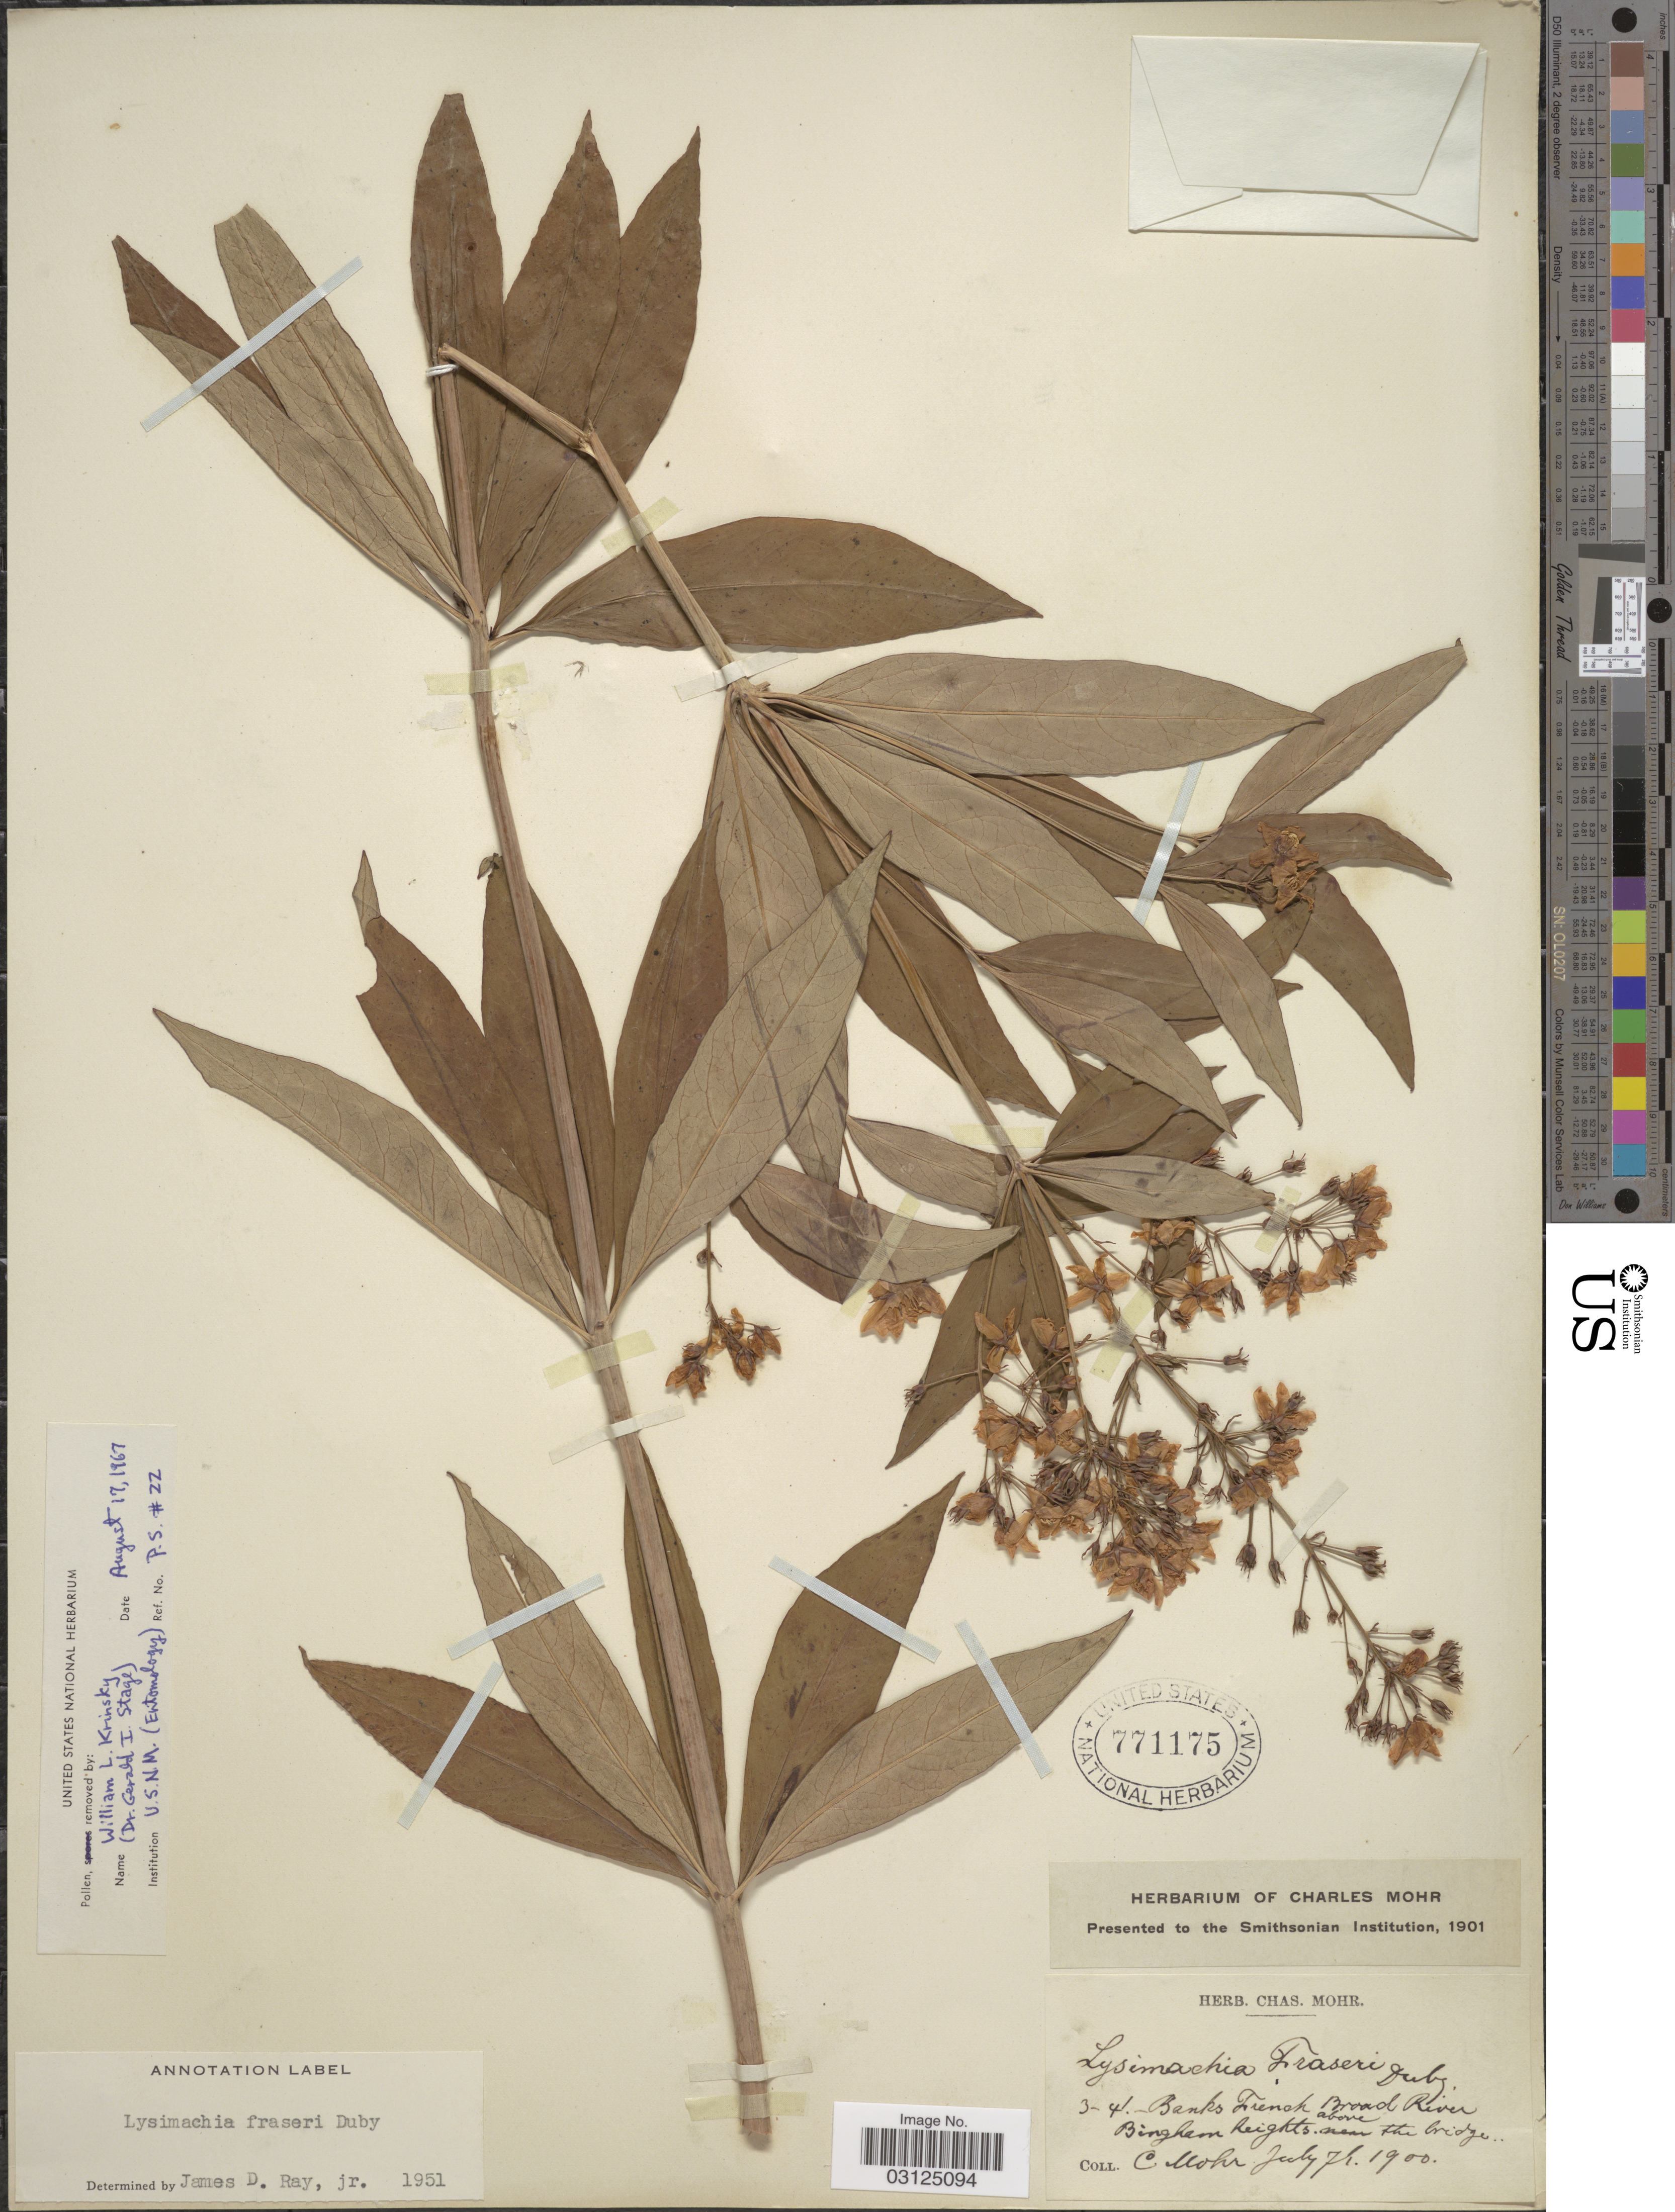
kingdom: Plantae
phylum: Tracheophyta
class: Magnoliopsida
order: Ericales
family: Primulaceae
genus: Lysimachia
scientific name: Lysimachia fraseri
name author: Duby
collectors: C. T. Mohr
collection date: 1900-07-07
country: United States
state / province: North Carolina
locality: Banks French Broad River Bingham heights above the bridge.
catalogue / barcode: US 771175